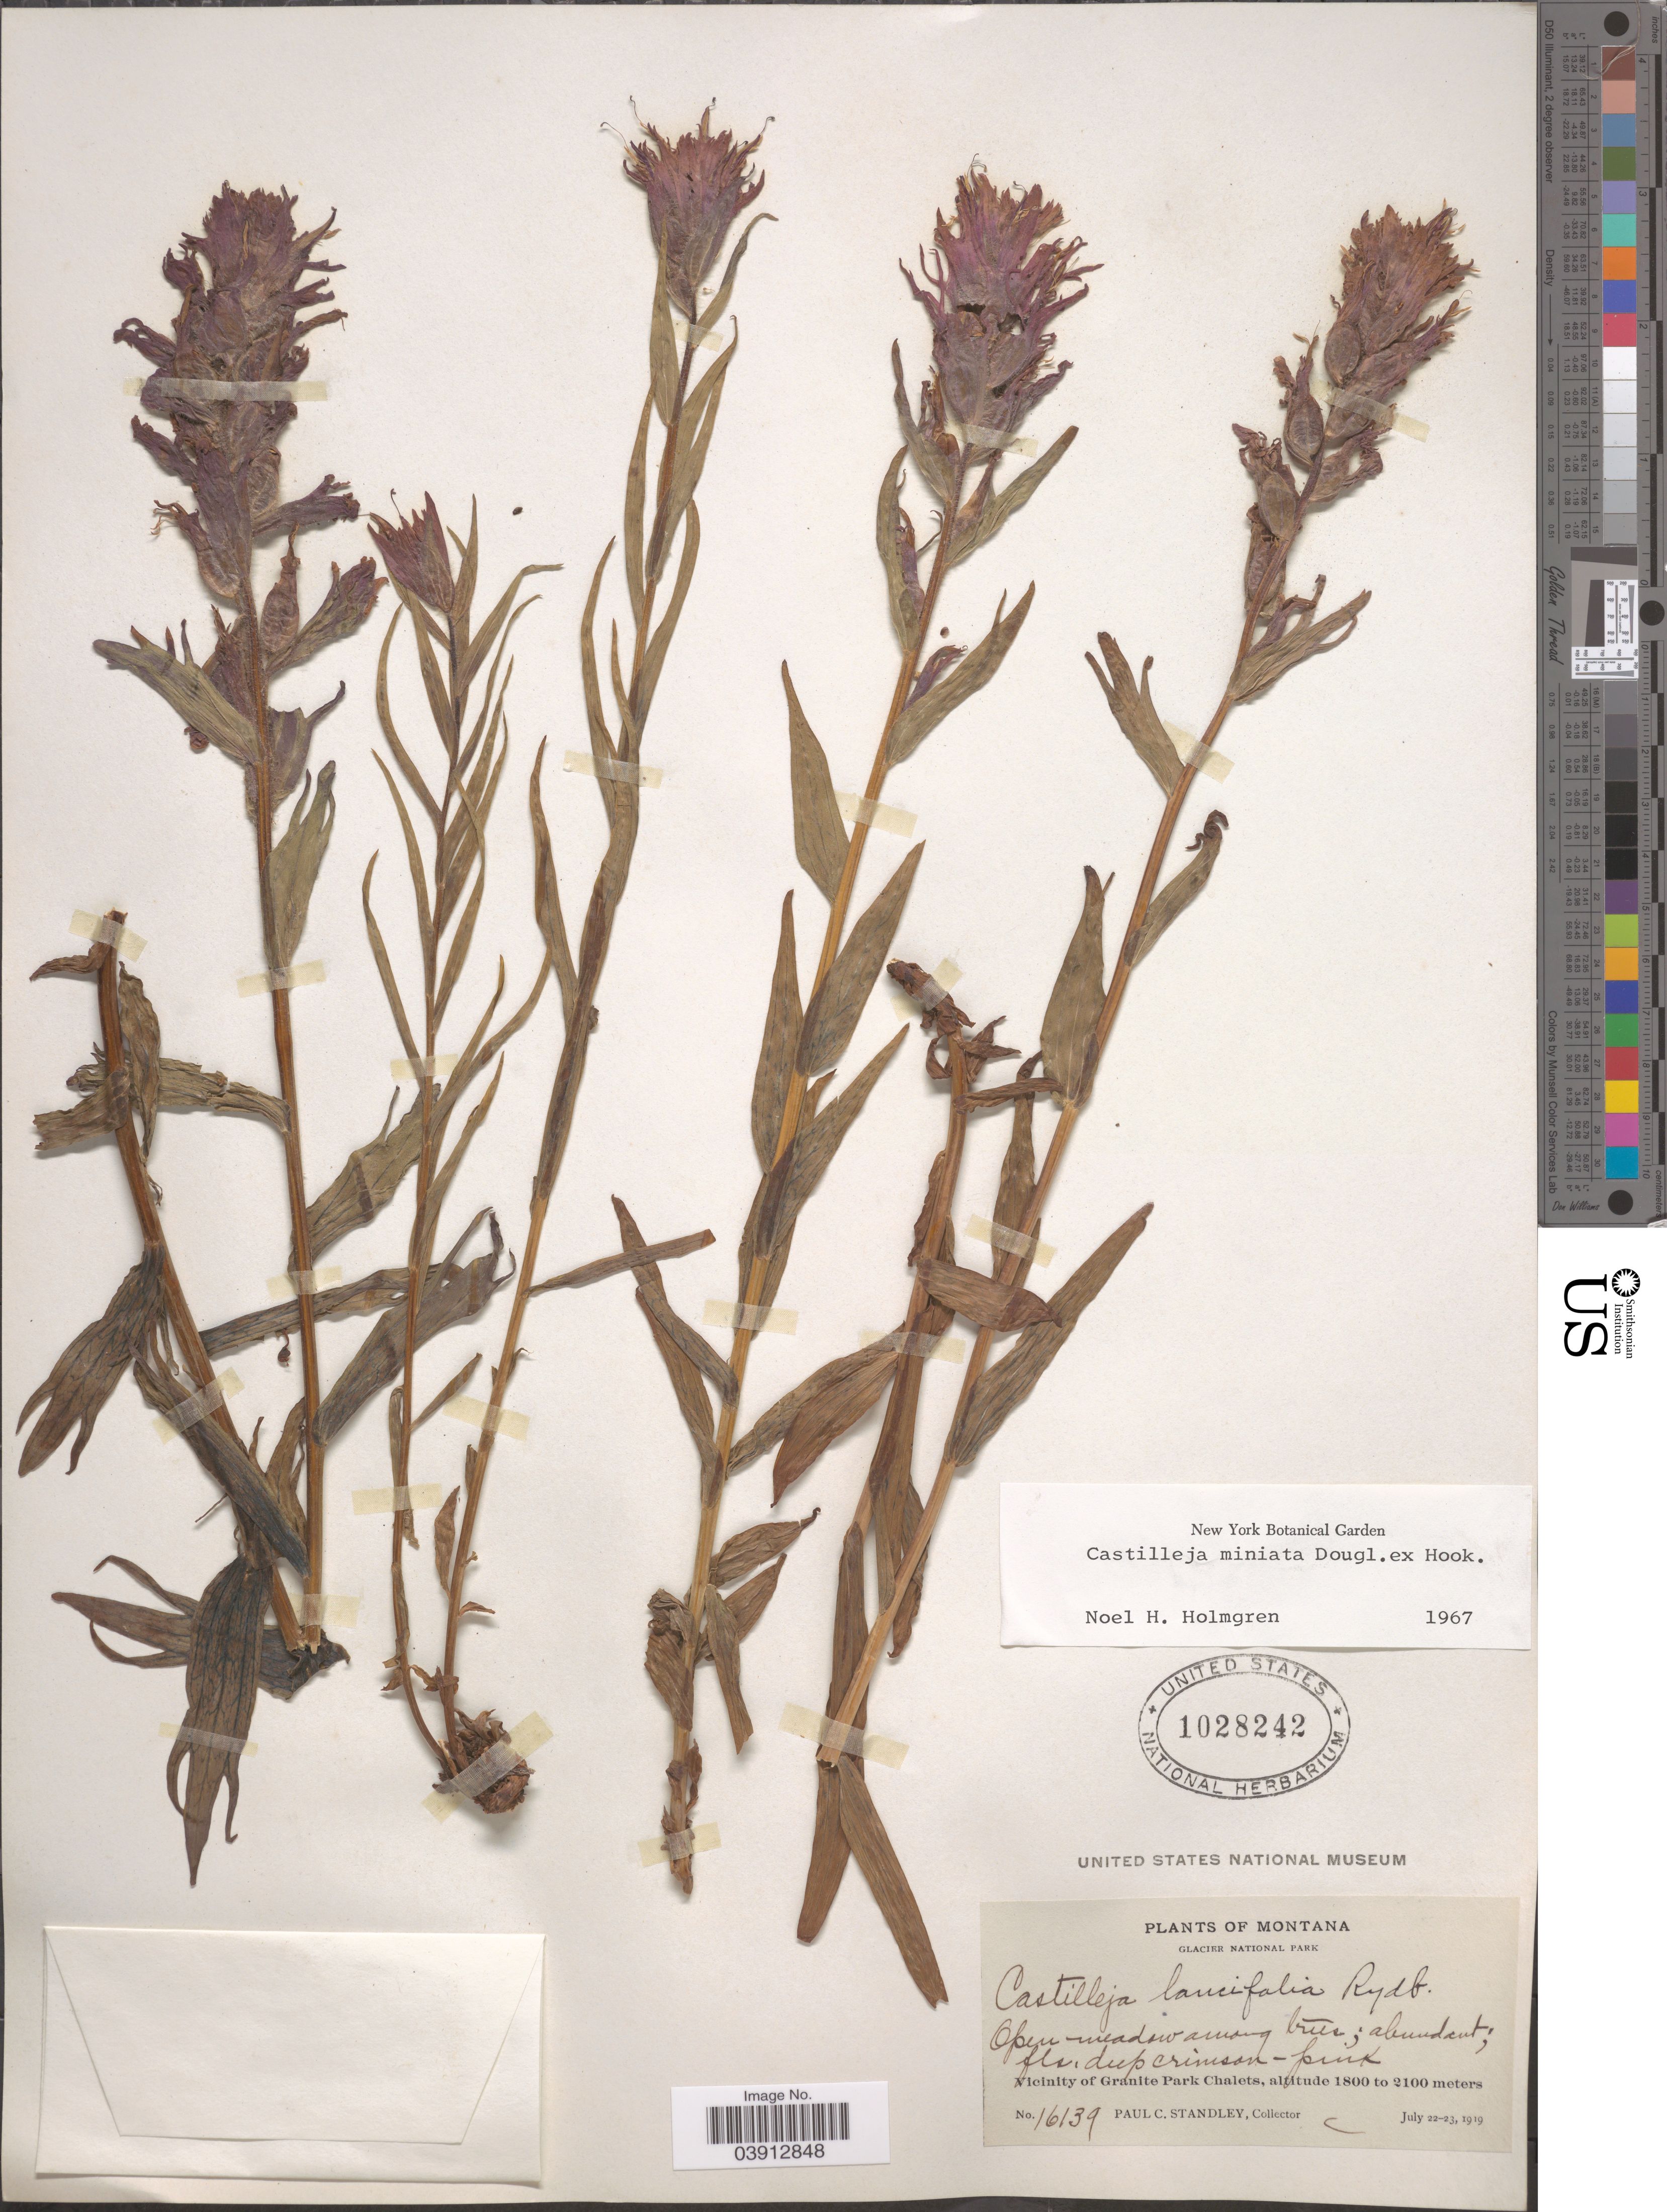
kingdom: Plantae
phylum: Tracheophyta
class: Magnoliopsida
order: Lamiales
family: Orobanchaceae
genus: Castilleja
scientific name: Castilleja miniata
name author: Douglas ex Hook.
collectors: P. C. Standley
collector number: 16139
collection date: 1919-07-22/1919-07-23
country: United States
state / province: Montana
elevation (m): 1800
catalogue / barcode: US 1028242